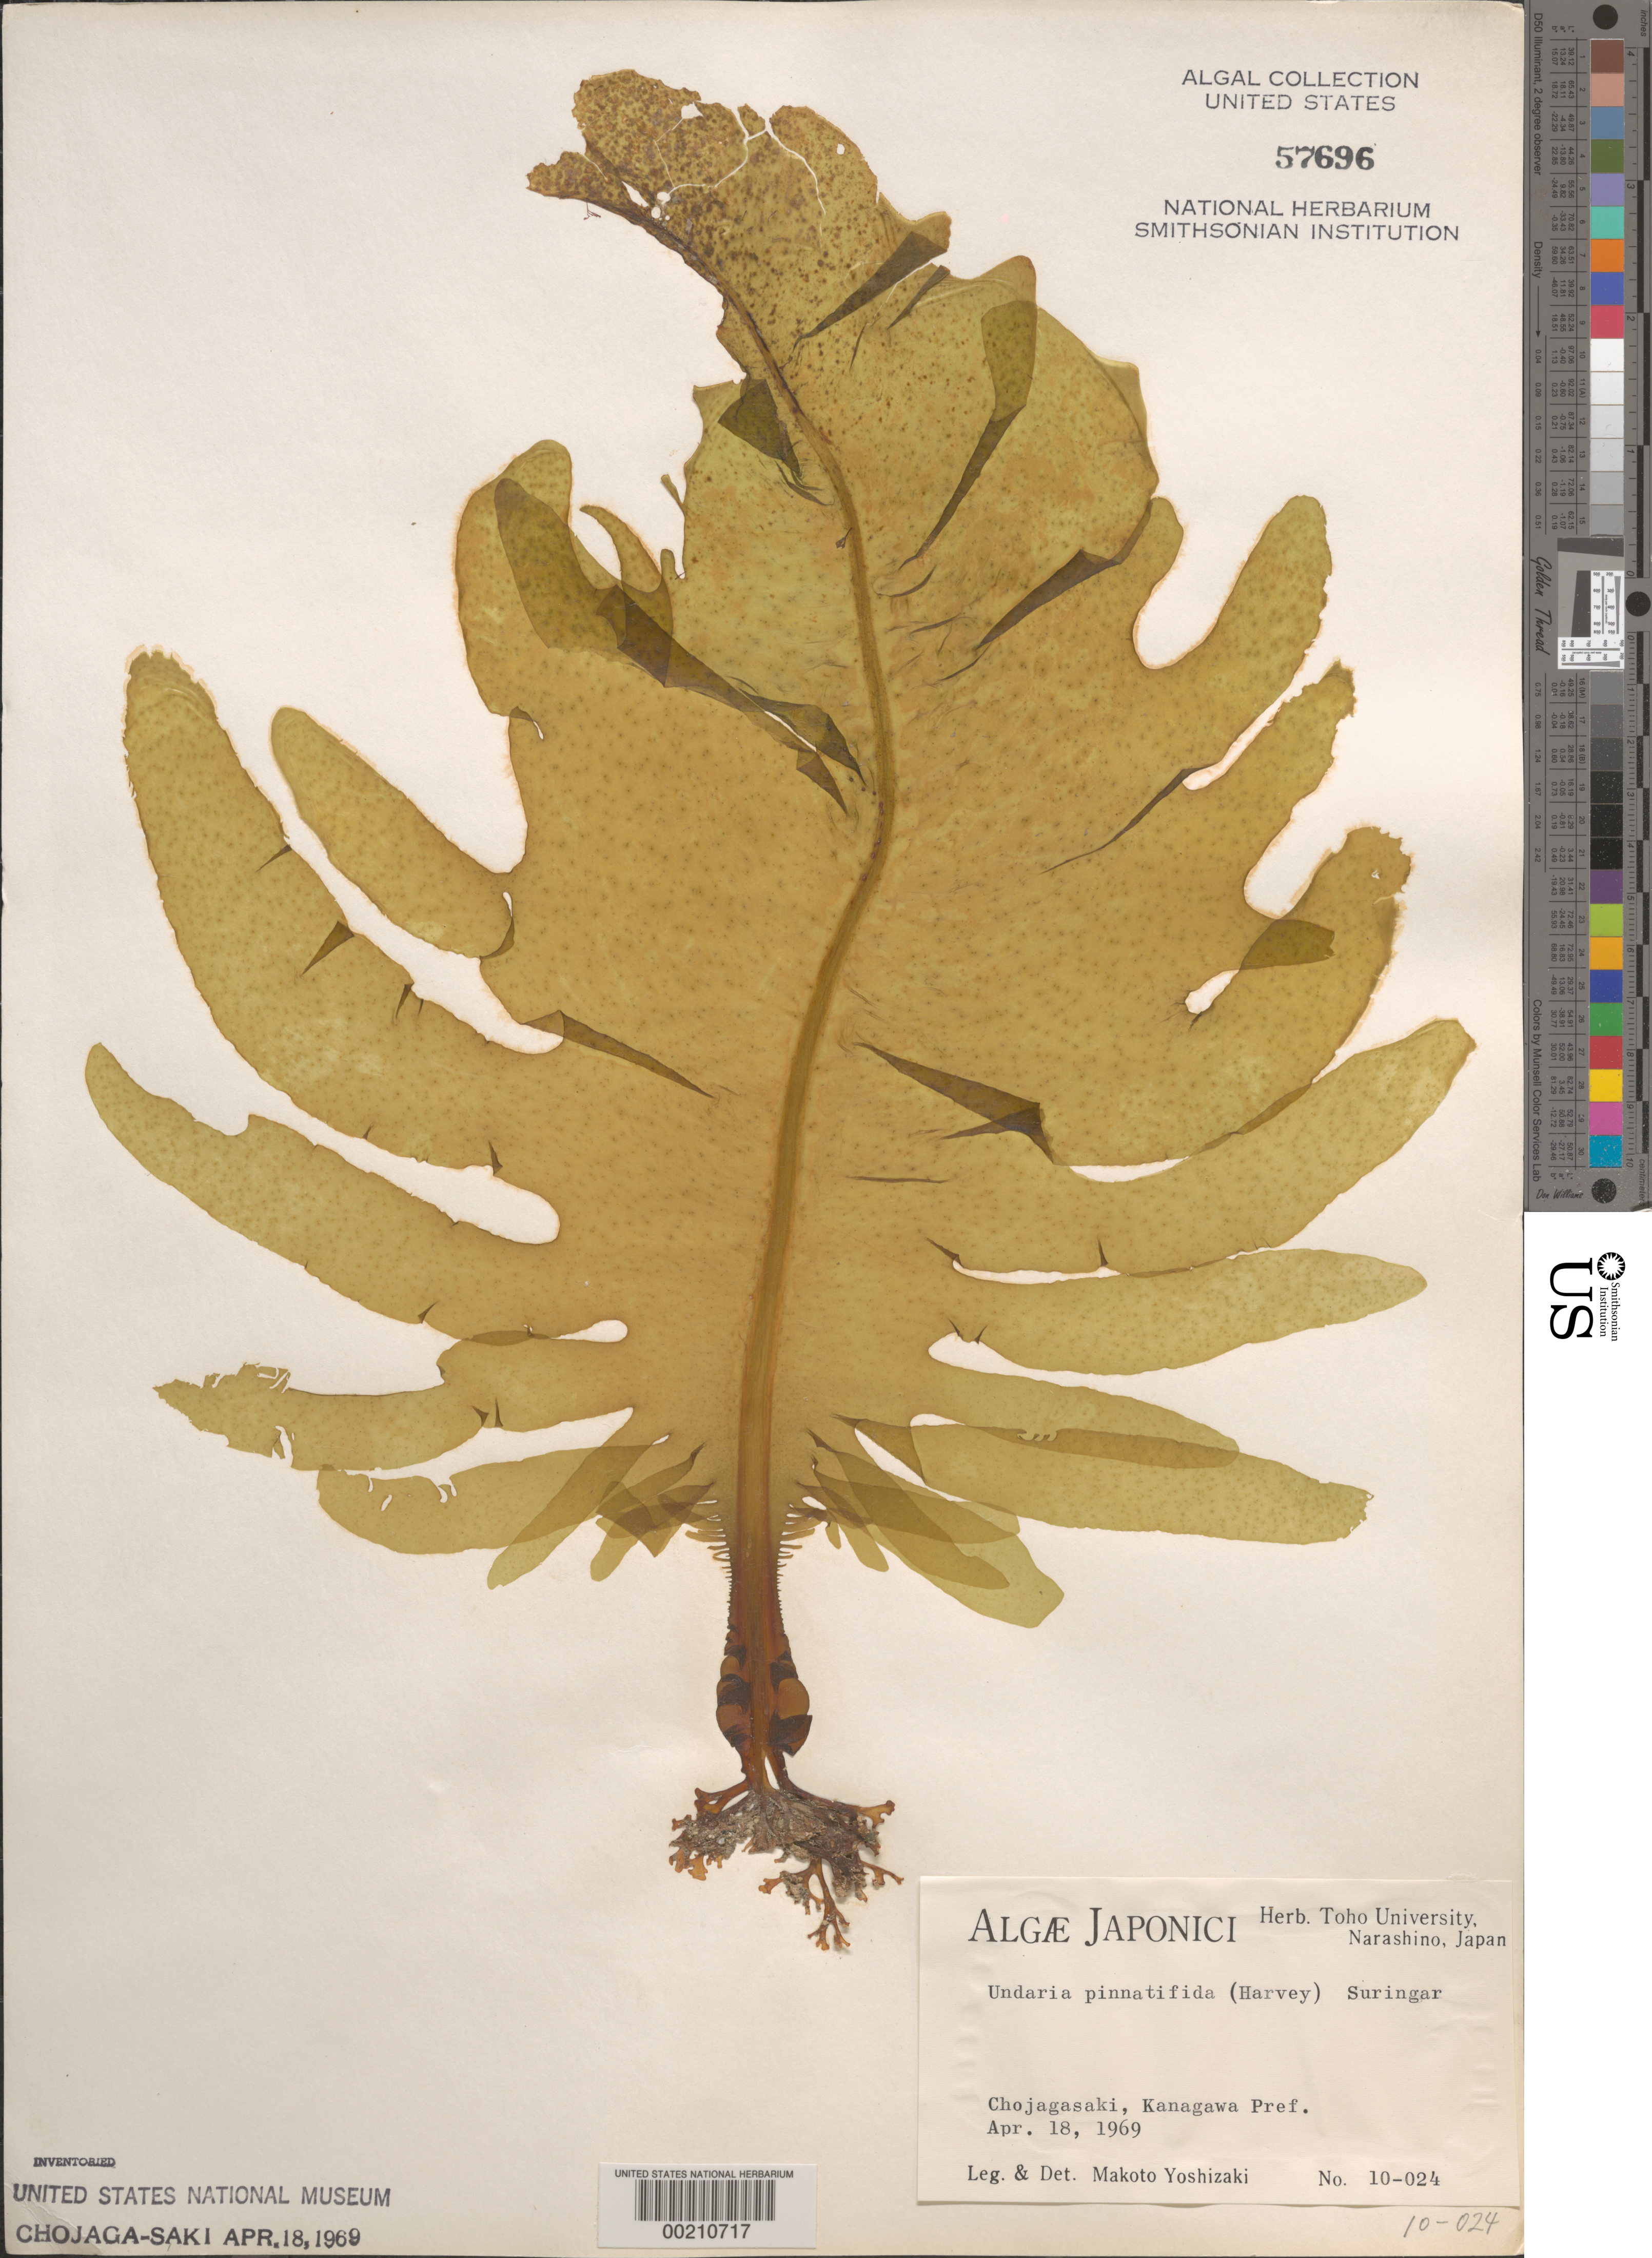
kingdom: Chromista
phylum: Ochrophyta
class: Phaeophyceae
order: Laminariales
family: Alariaceae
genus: Undaria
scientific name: Undaria pinnatifida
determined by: Yoshizaki, M.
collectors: M. Yoshizaki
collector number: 10-024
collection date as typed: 18 Apr 1969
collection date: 1969-04-18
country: Japan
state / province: Kanagawa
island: Honshu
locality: Chojagasaki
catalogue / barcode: US 57696